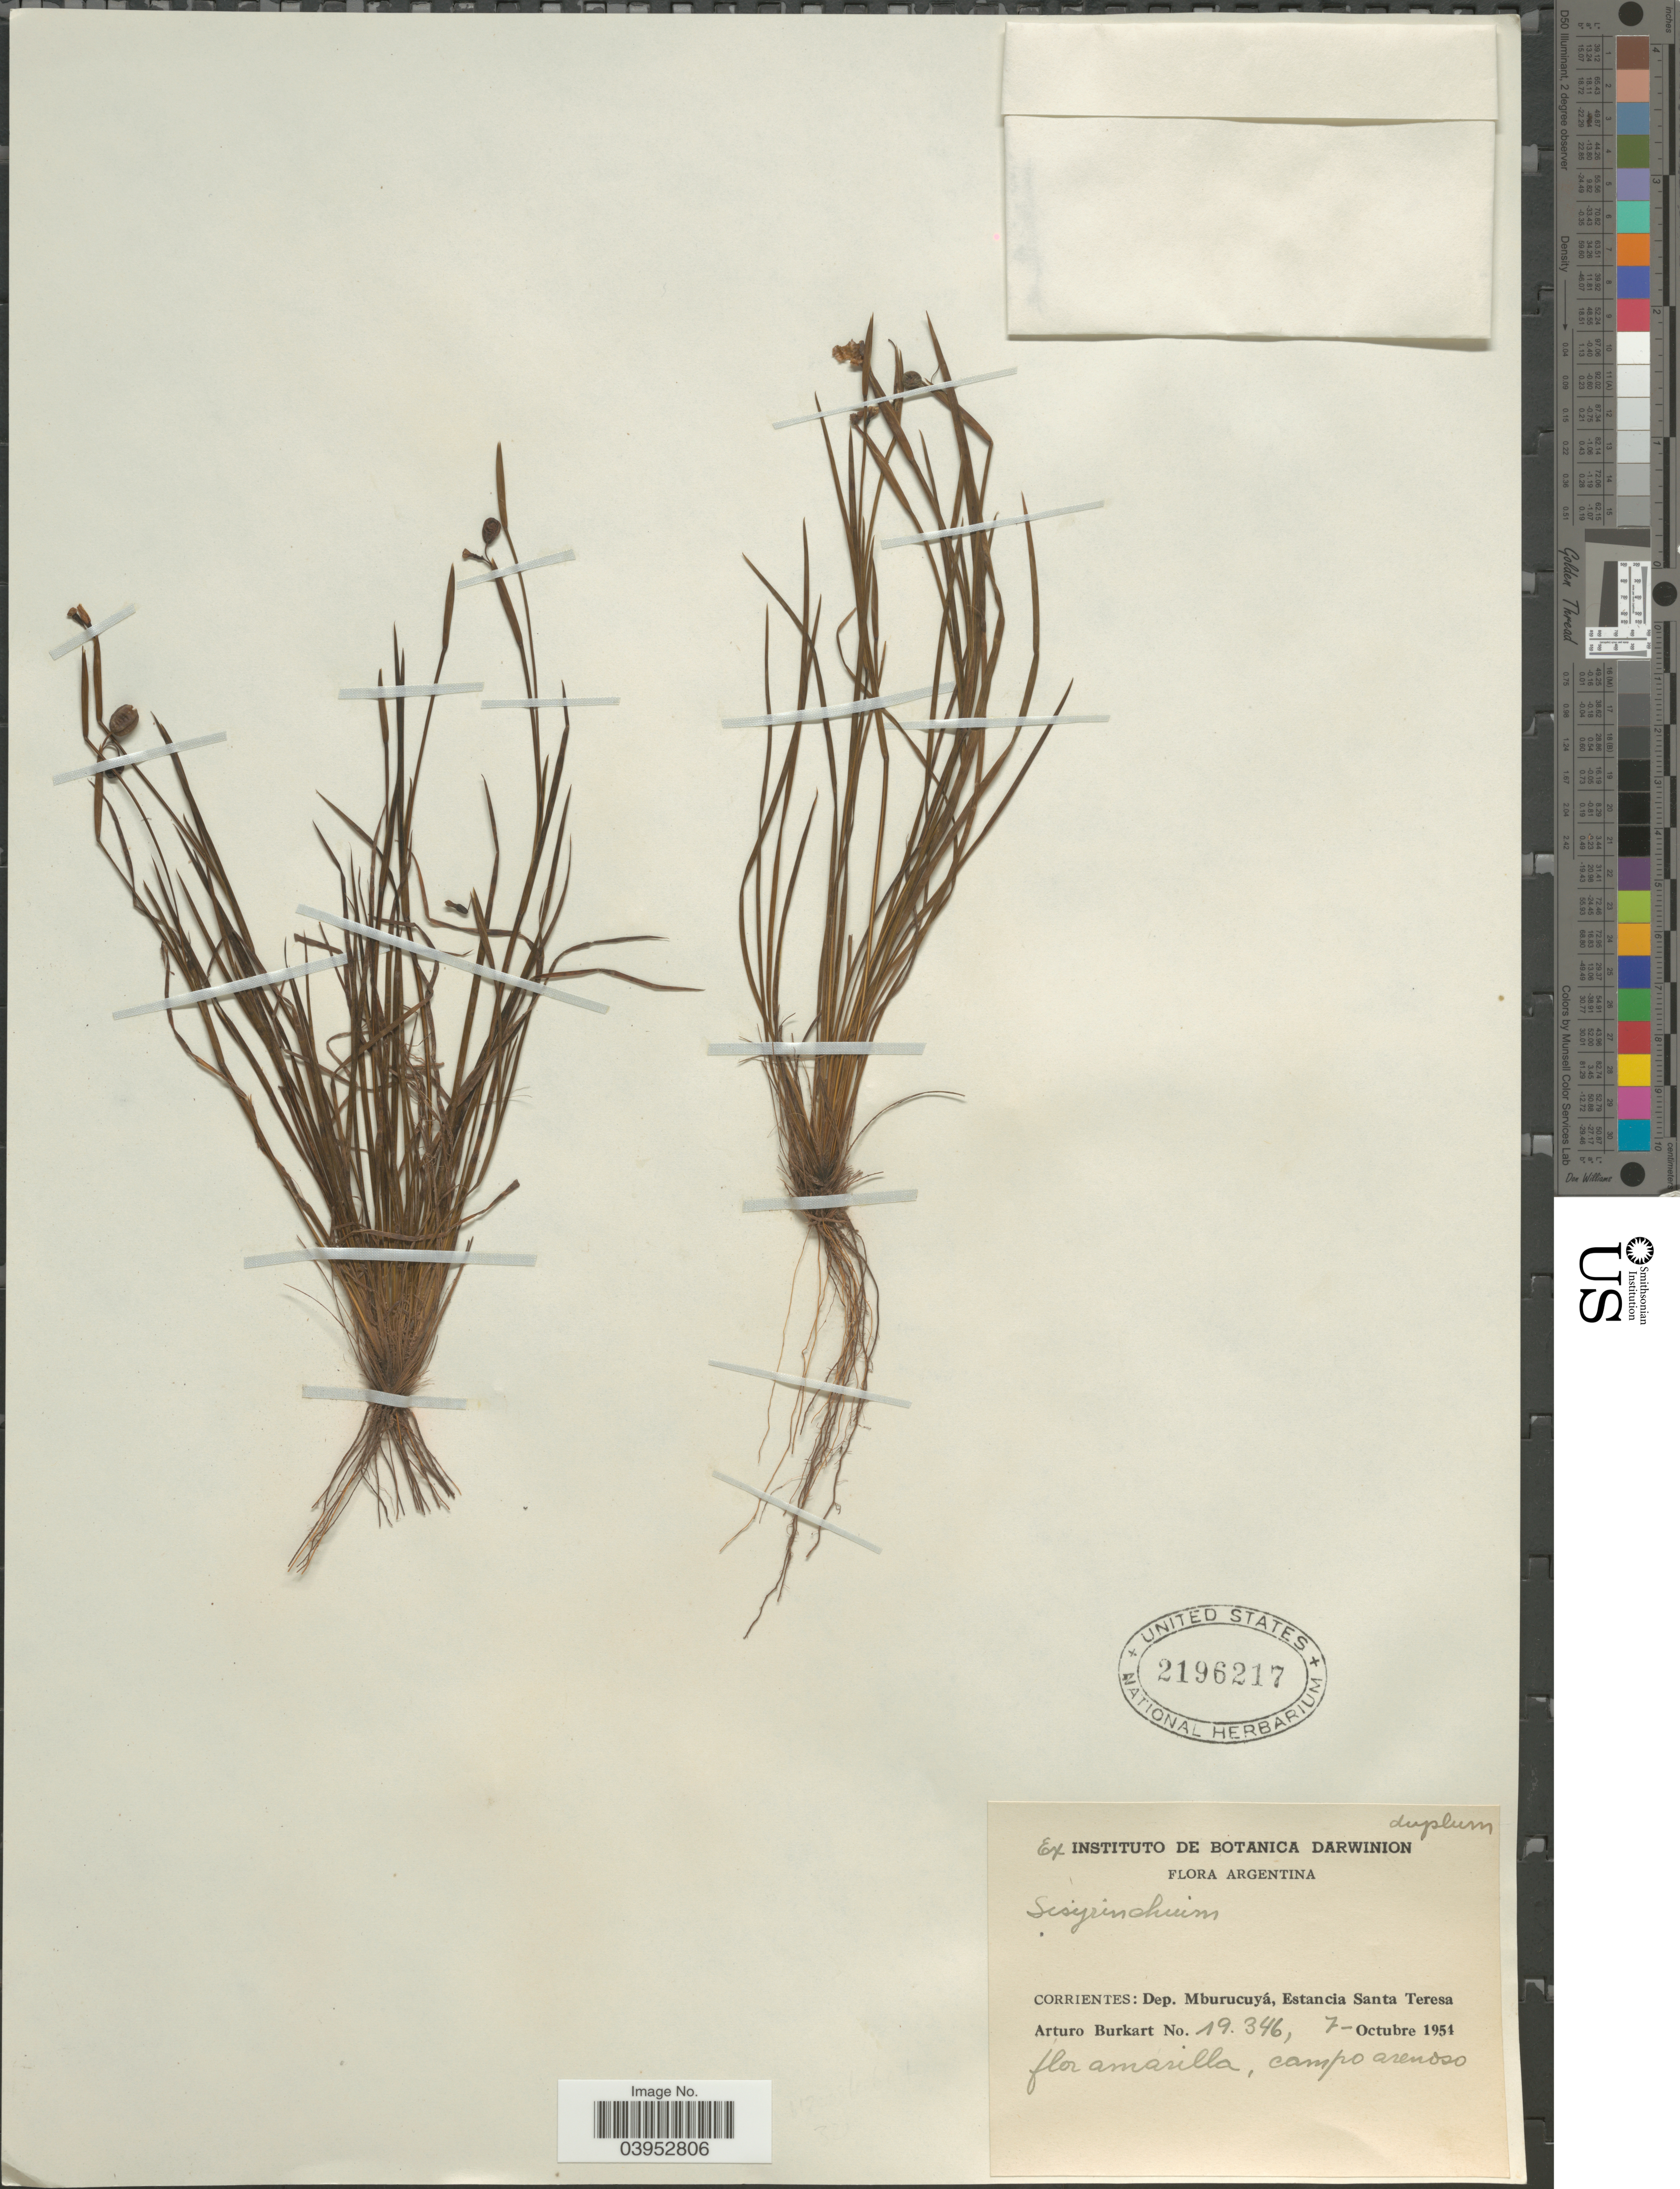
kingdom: Plantae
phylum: Tracheophyta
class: Liliopsida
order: Asparagales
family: Iridaceae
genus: Sisyrinchium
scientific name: Sisyrinchium sp.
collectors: A. E. Burkart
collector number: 19346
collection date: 1951-10-07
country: Argentina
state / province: Corrientes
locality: Dep. Mburucuyá, Estancia Santa Teresa.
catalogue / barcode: US 2196217